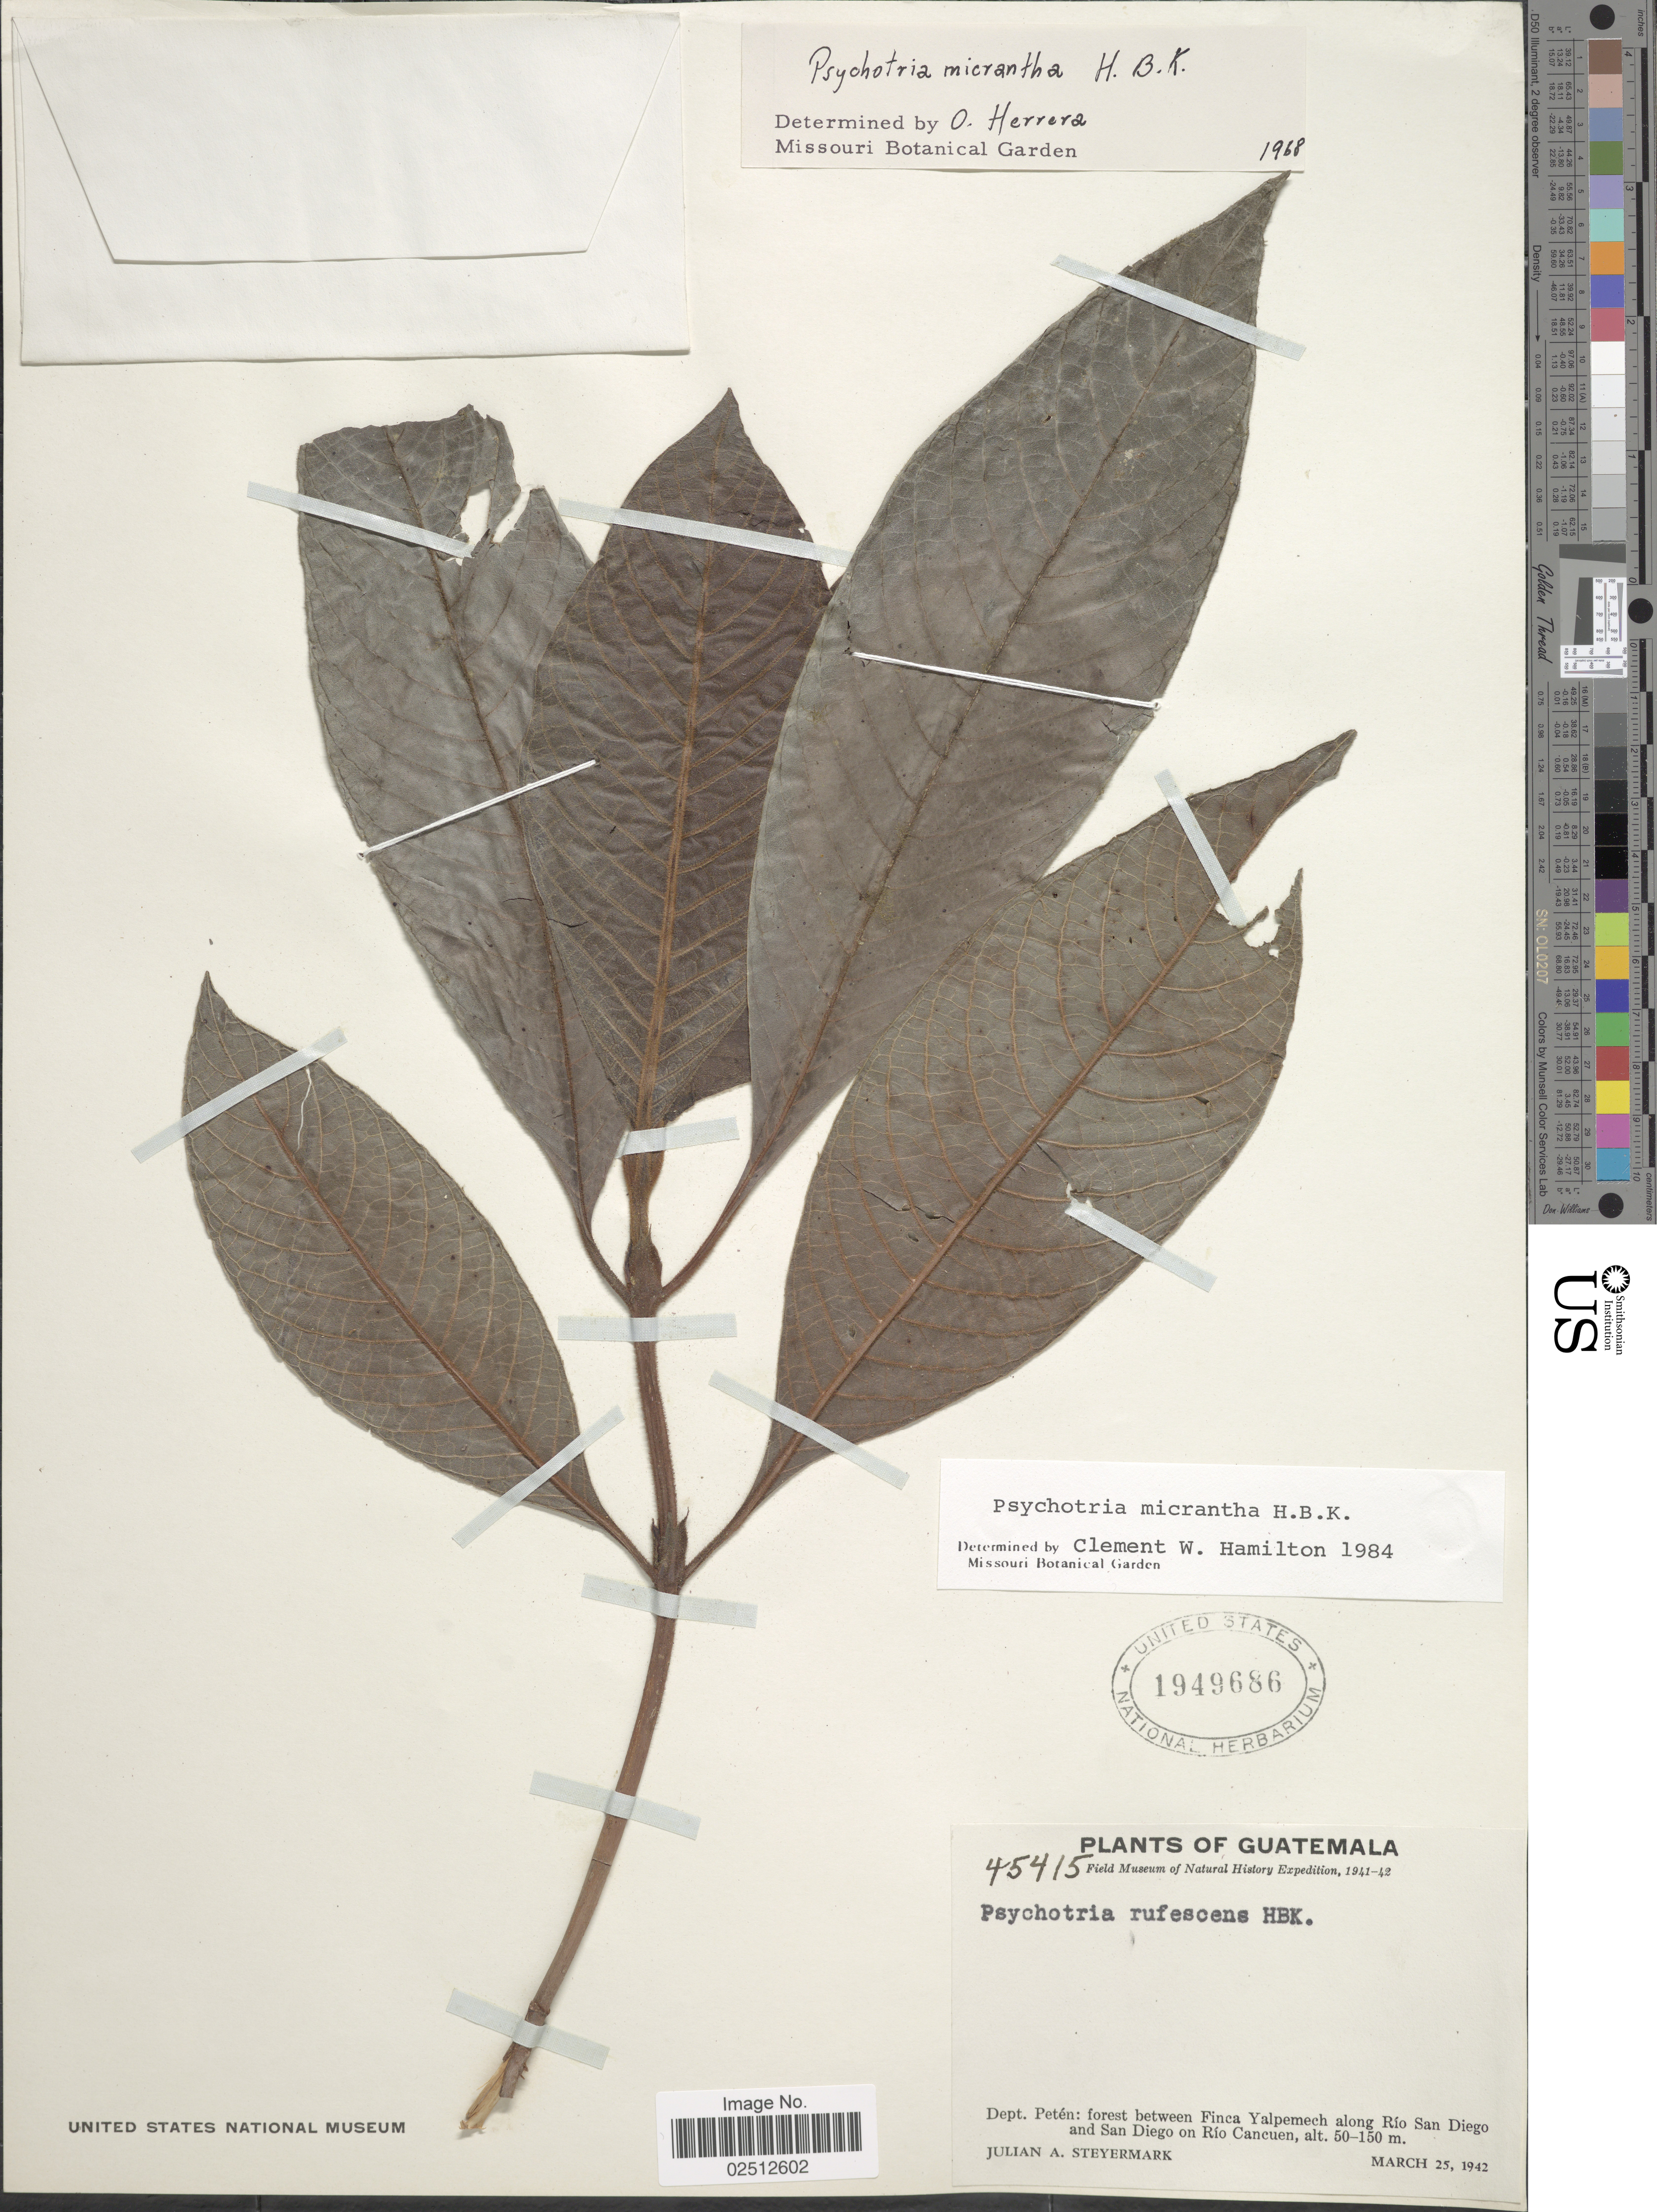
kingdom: Plantae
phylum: Tracheophyta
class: Magnoliopsida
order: Gentianales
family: Rubiaceae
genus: Psychotria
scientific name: Psychotria micrantha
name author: Kunth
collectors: J. Steyermark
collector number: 45415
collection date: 1942-03-25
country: Guatemala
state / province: El Petén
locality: Forest between Finca Yalpemech along Rio San Diego and San Diego on Rio Cancuen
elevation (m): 50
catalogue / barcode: US 1949686